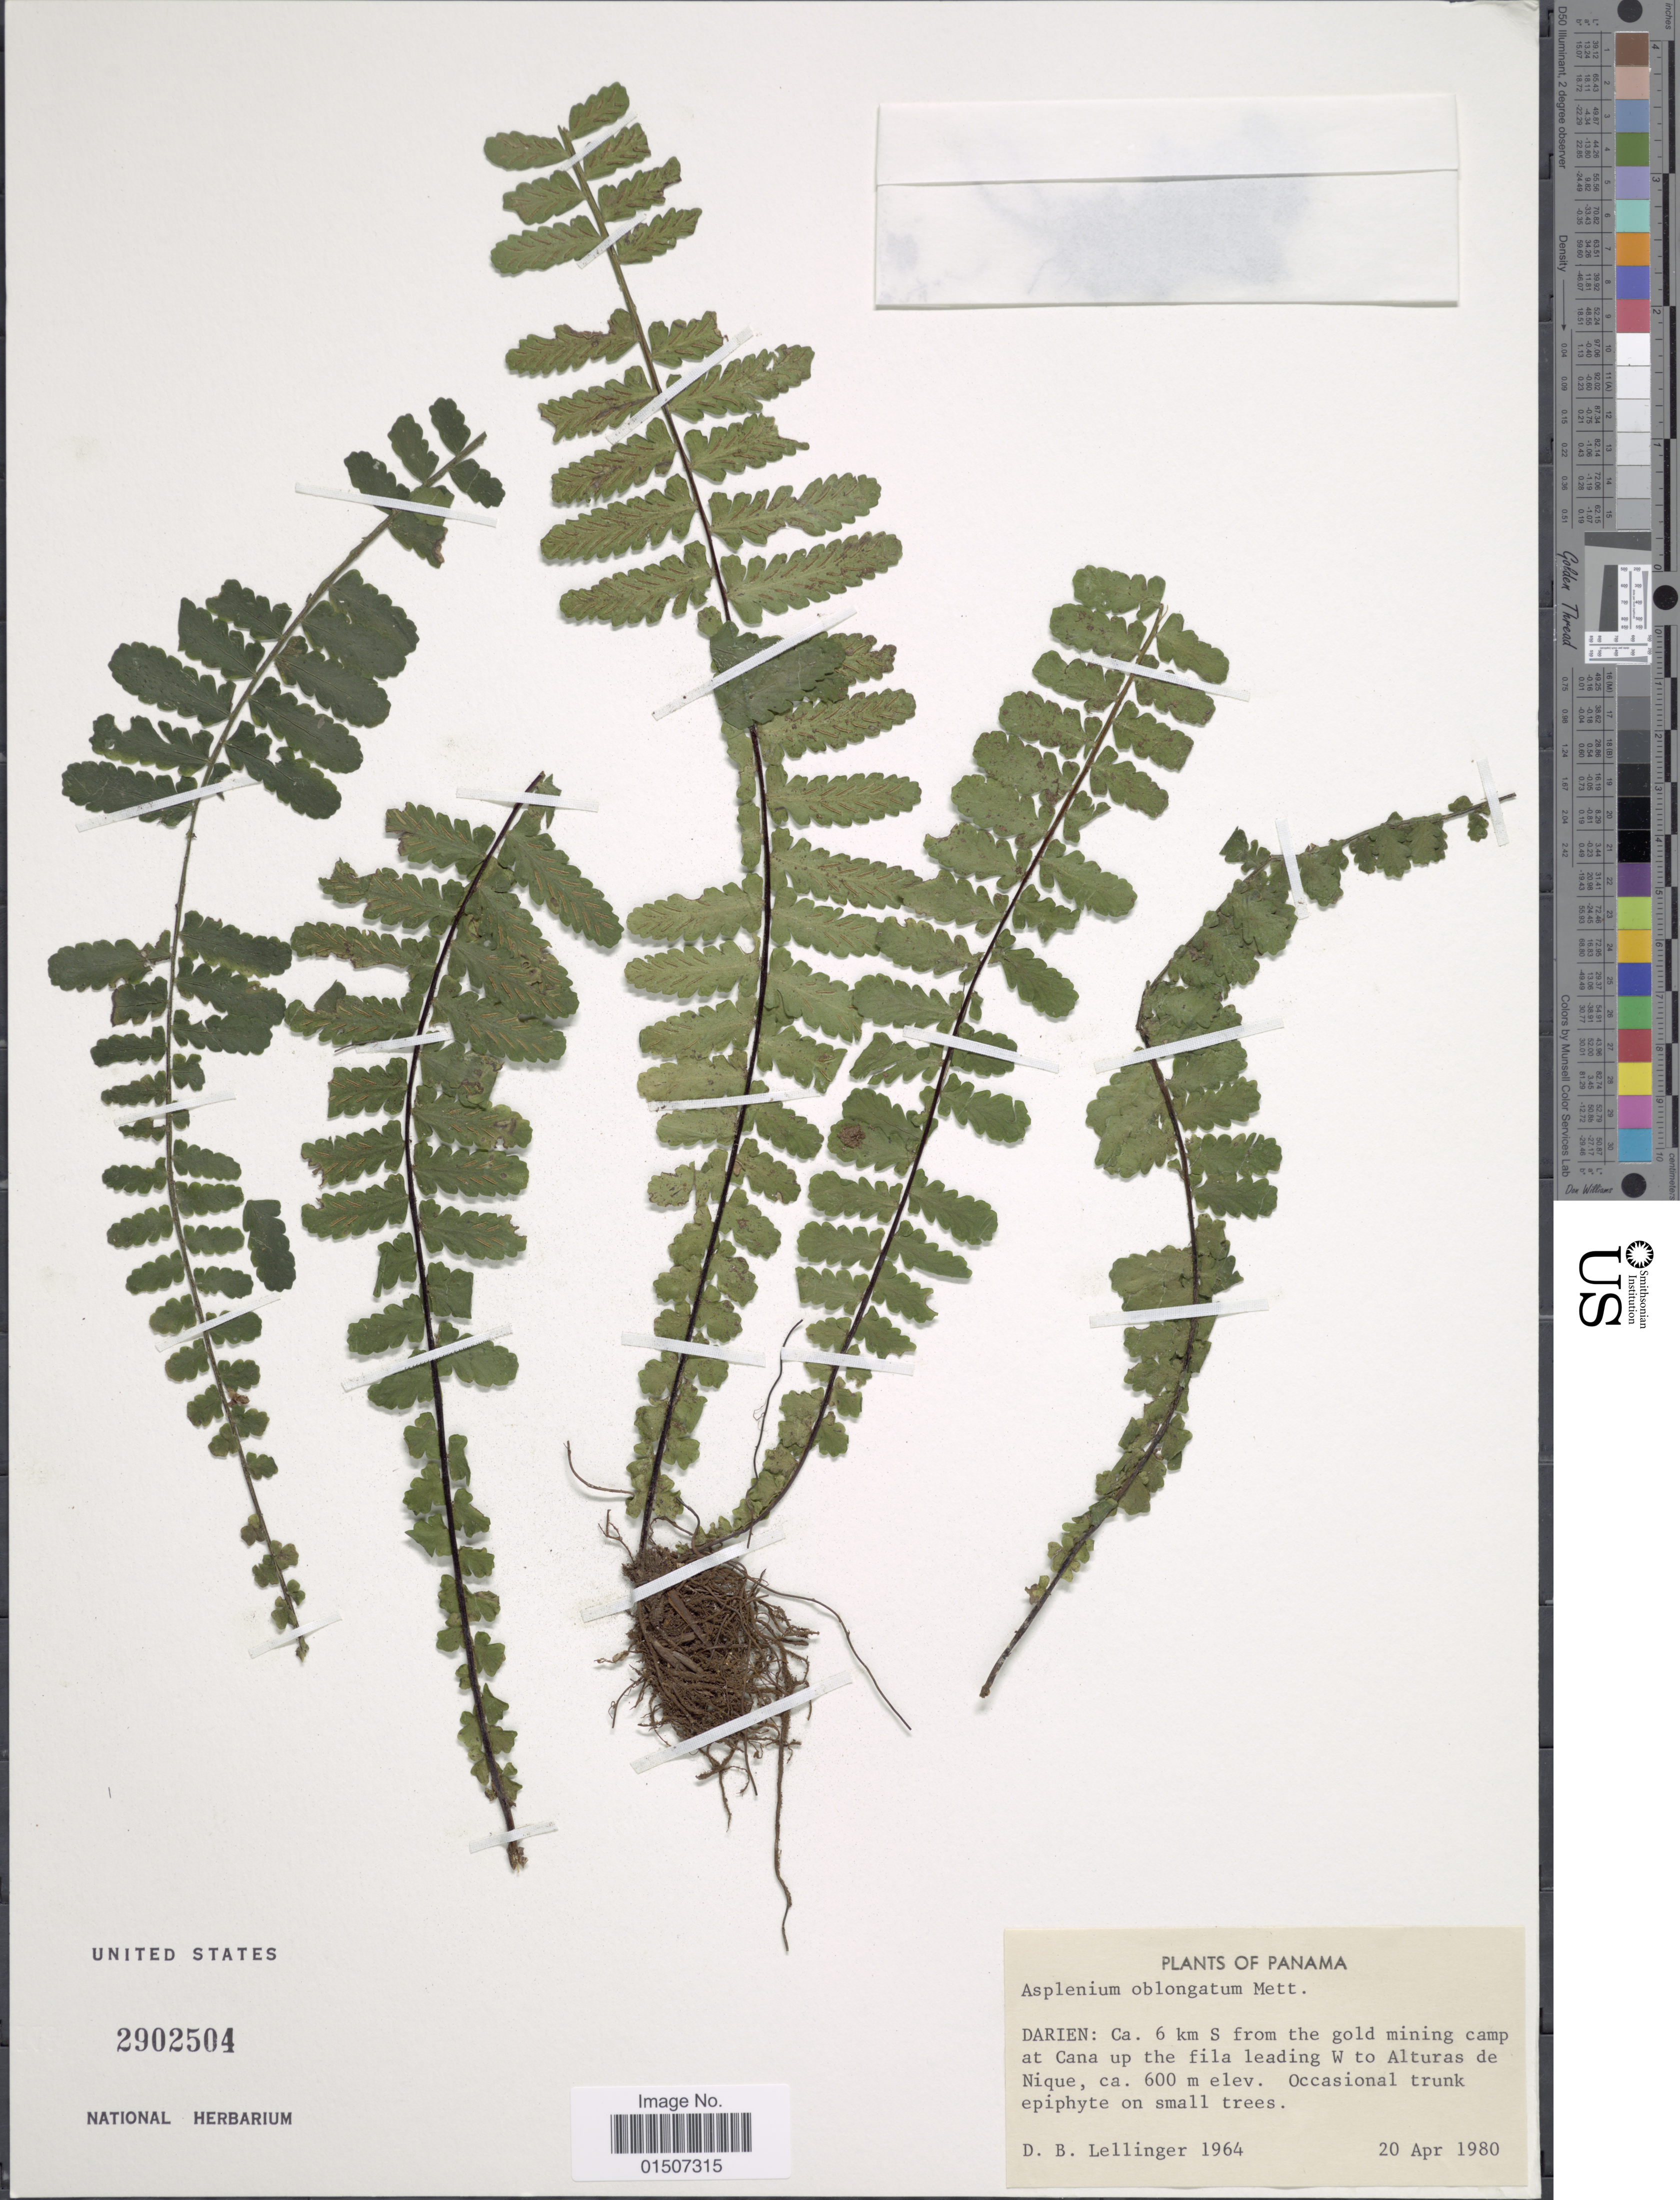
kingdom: Plantae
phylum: Tracheophyta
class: Polypodiopsida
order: Polypodiales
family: Aspleniaceae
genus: Asplenium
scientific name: Asplenium oblongatum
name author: Mett.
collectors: D. B. Lellinger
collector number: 1964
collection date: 1980-04-20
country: Panama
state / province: Darién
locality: Ca. 6 km S from the gold mining camp at Cana up the fila leading W to Alturas de Nique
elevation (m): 600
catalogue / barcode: US 2902504